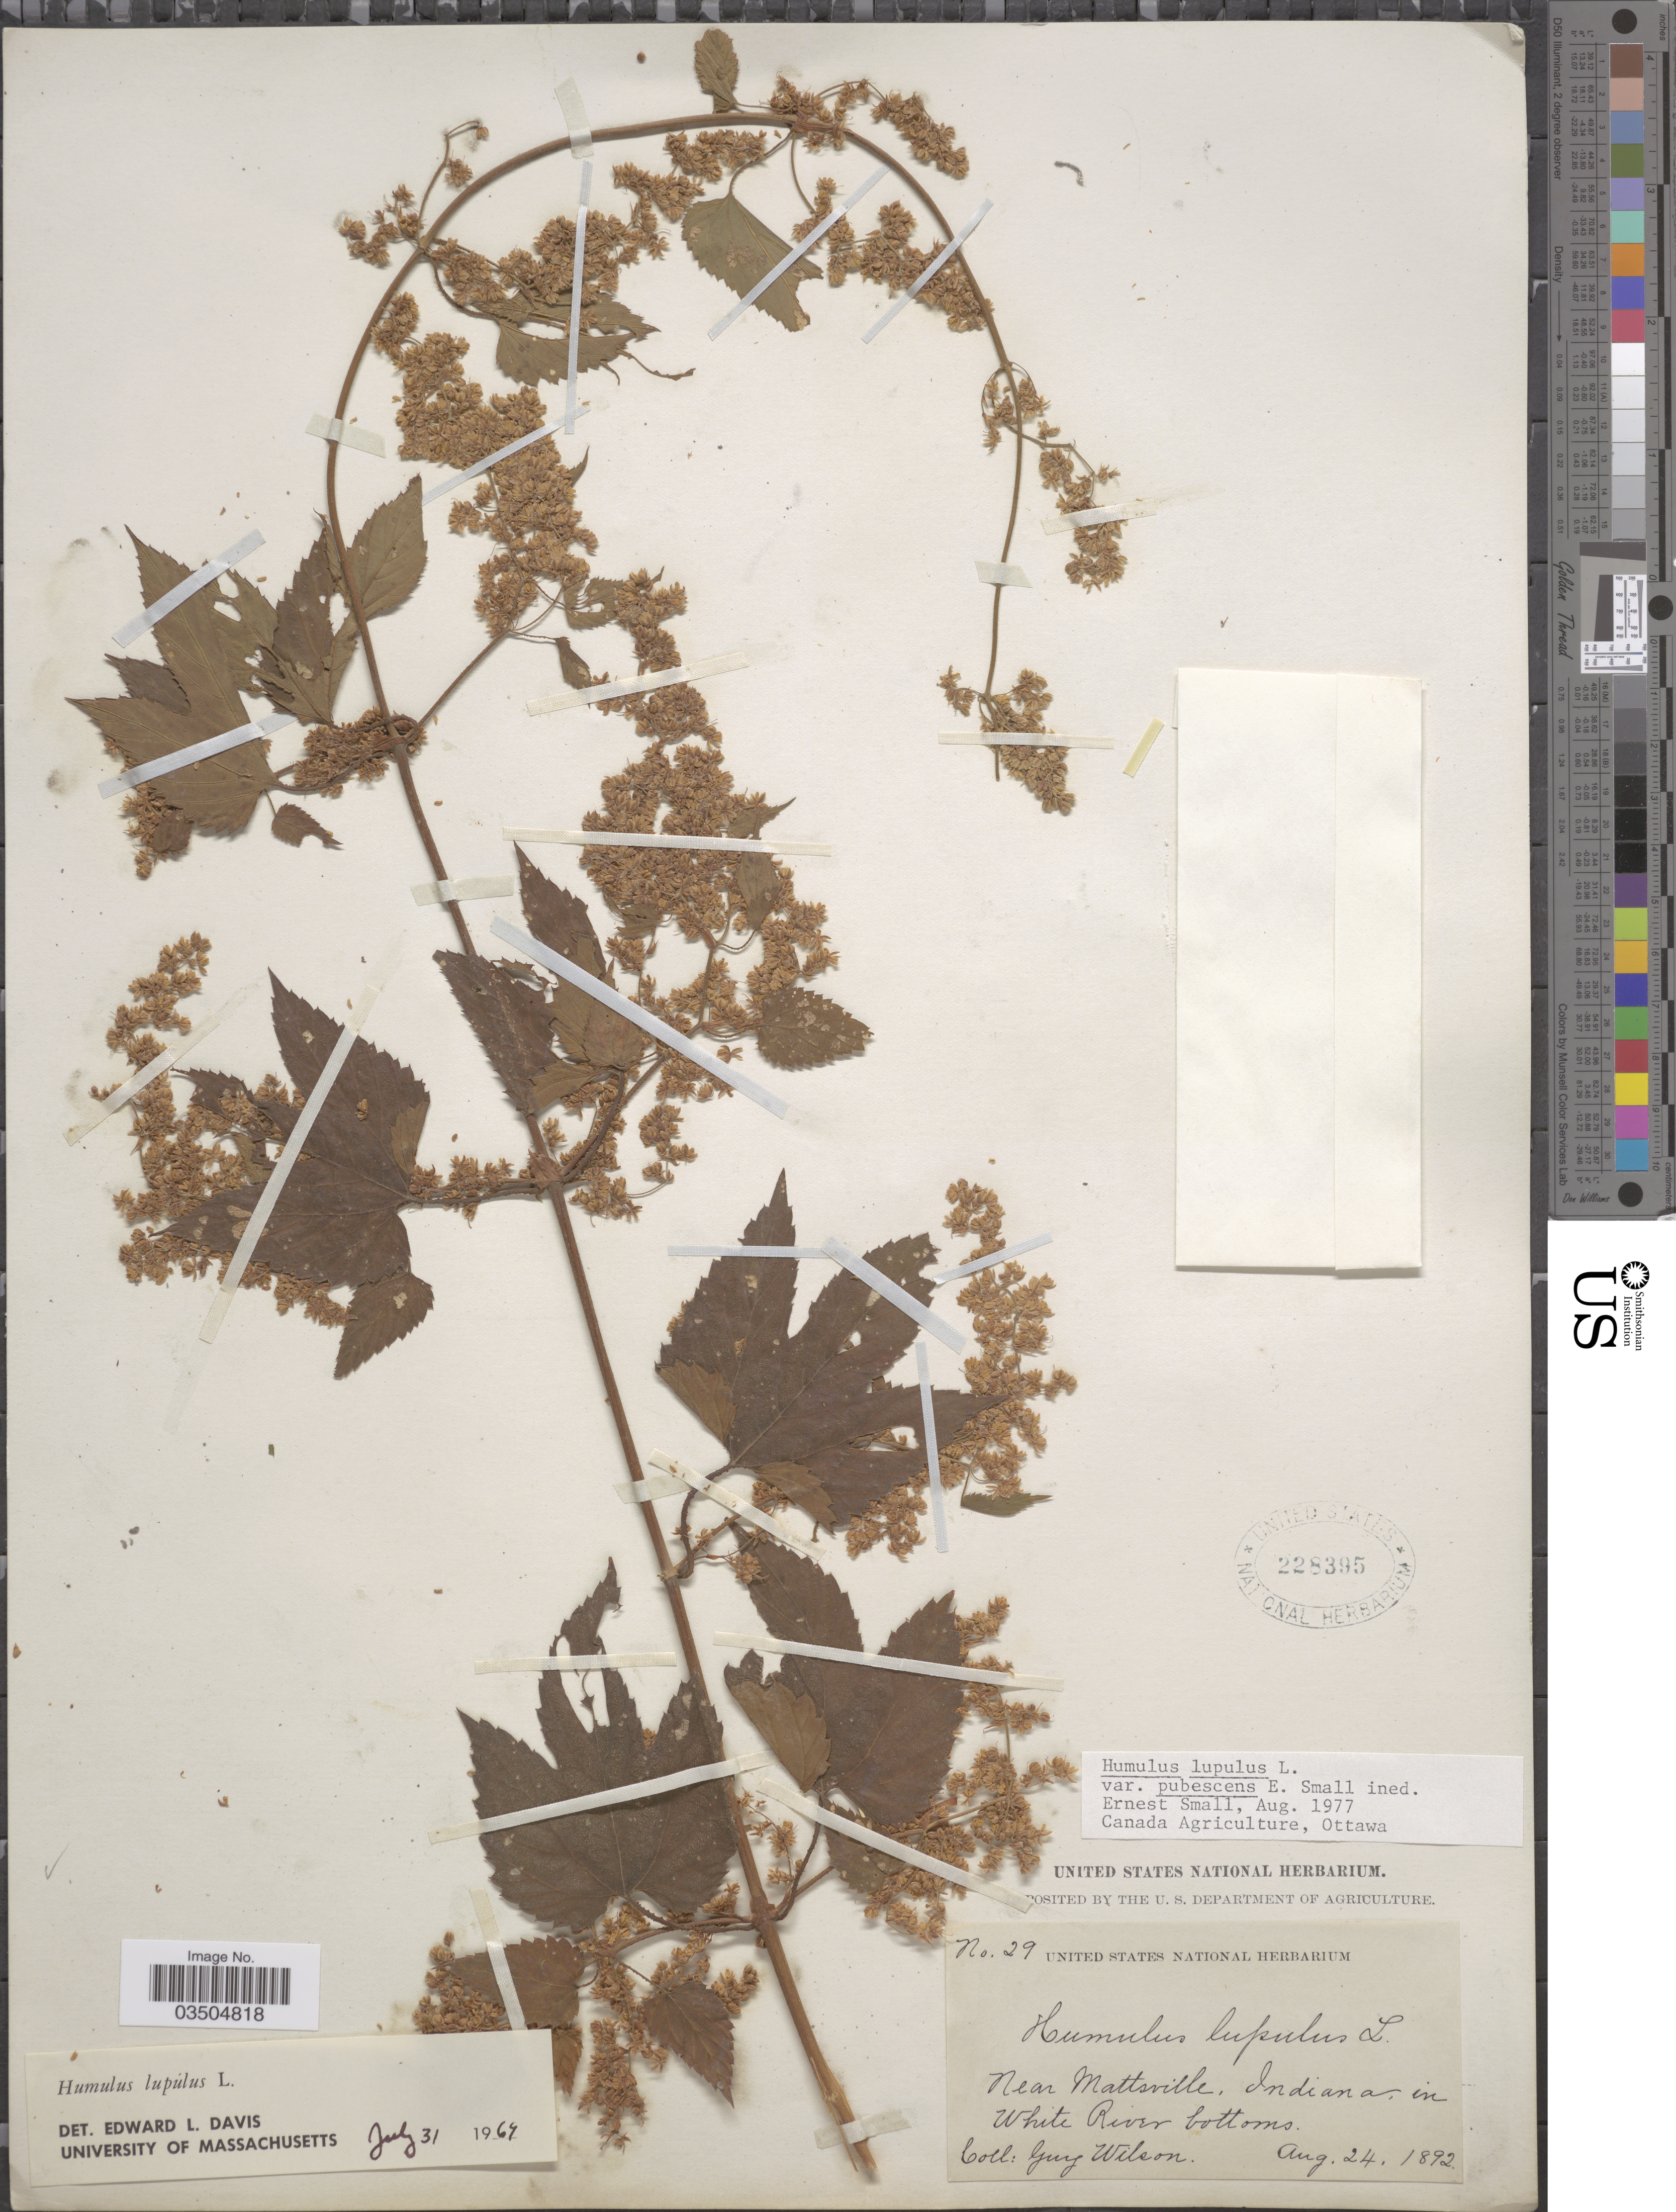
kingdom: Plantae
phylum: Tracheophyta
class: Magnoliopsida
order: Rosales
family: Cannabaceae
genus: Humulus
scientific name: Humulus pubescens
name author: (Small) Tembrock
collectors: G. Wilson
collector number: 29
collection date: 1892-08-24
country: United States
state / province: Indiana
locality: Near Mattsville, in White River bottom.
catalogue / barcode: US 228395